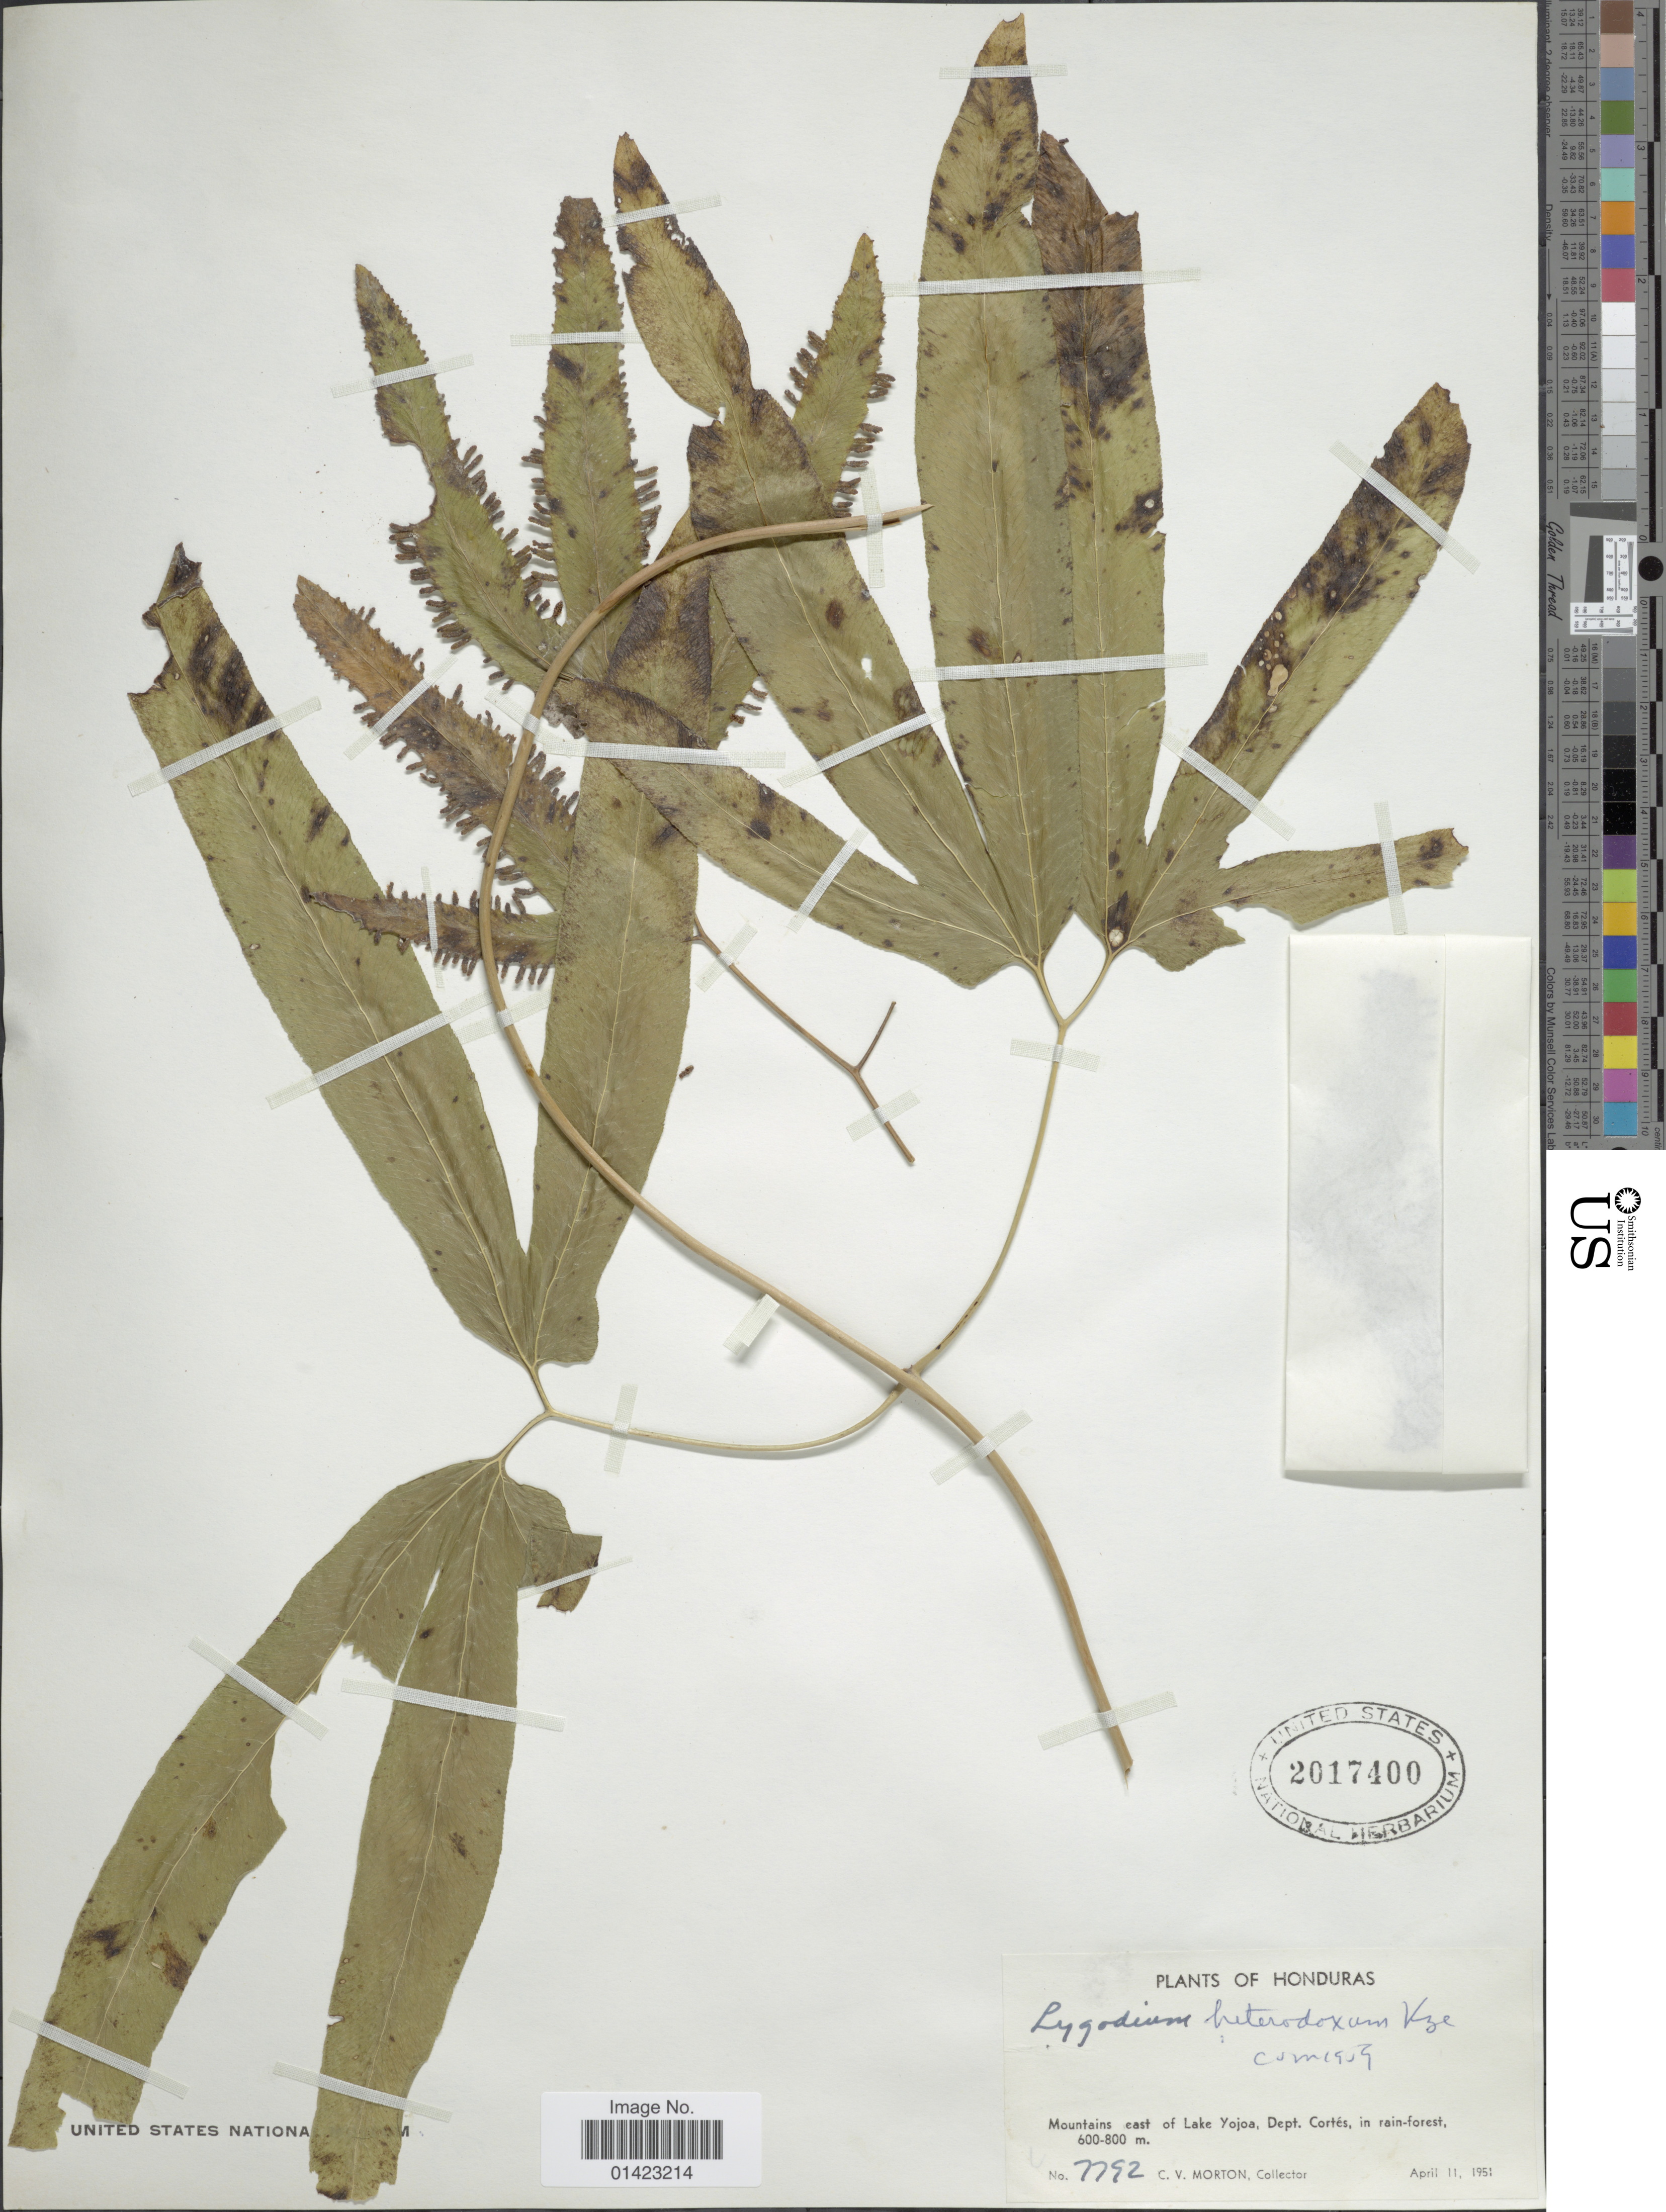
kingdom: Plantae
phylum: Tracheophyta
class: Polypodiopsida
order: Schizaeales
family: Lygodiaceae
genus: Lygodium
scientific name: Lygodium heterodoxum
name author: Kunze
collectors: C. V. Morton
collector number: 7792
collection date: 1951-04-11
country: Honduras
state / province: Cortés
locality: Mountains east of Lake Yojoa, dept. Cortés, in rain-forest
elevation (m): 600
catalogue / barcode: US 2017400